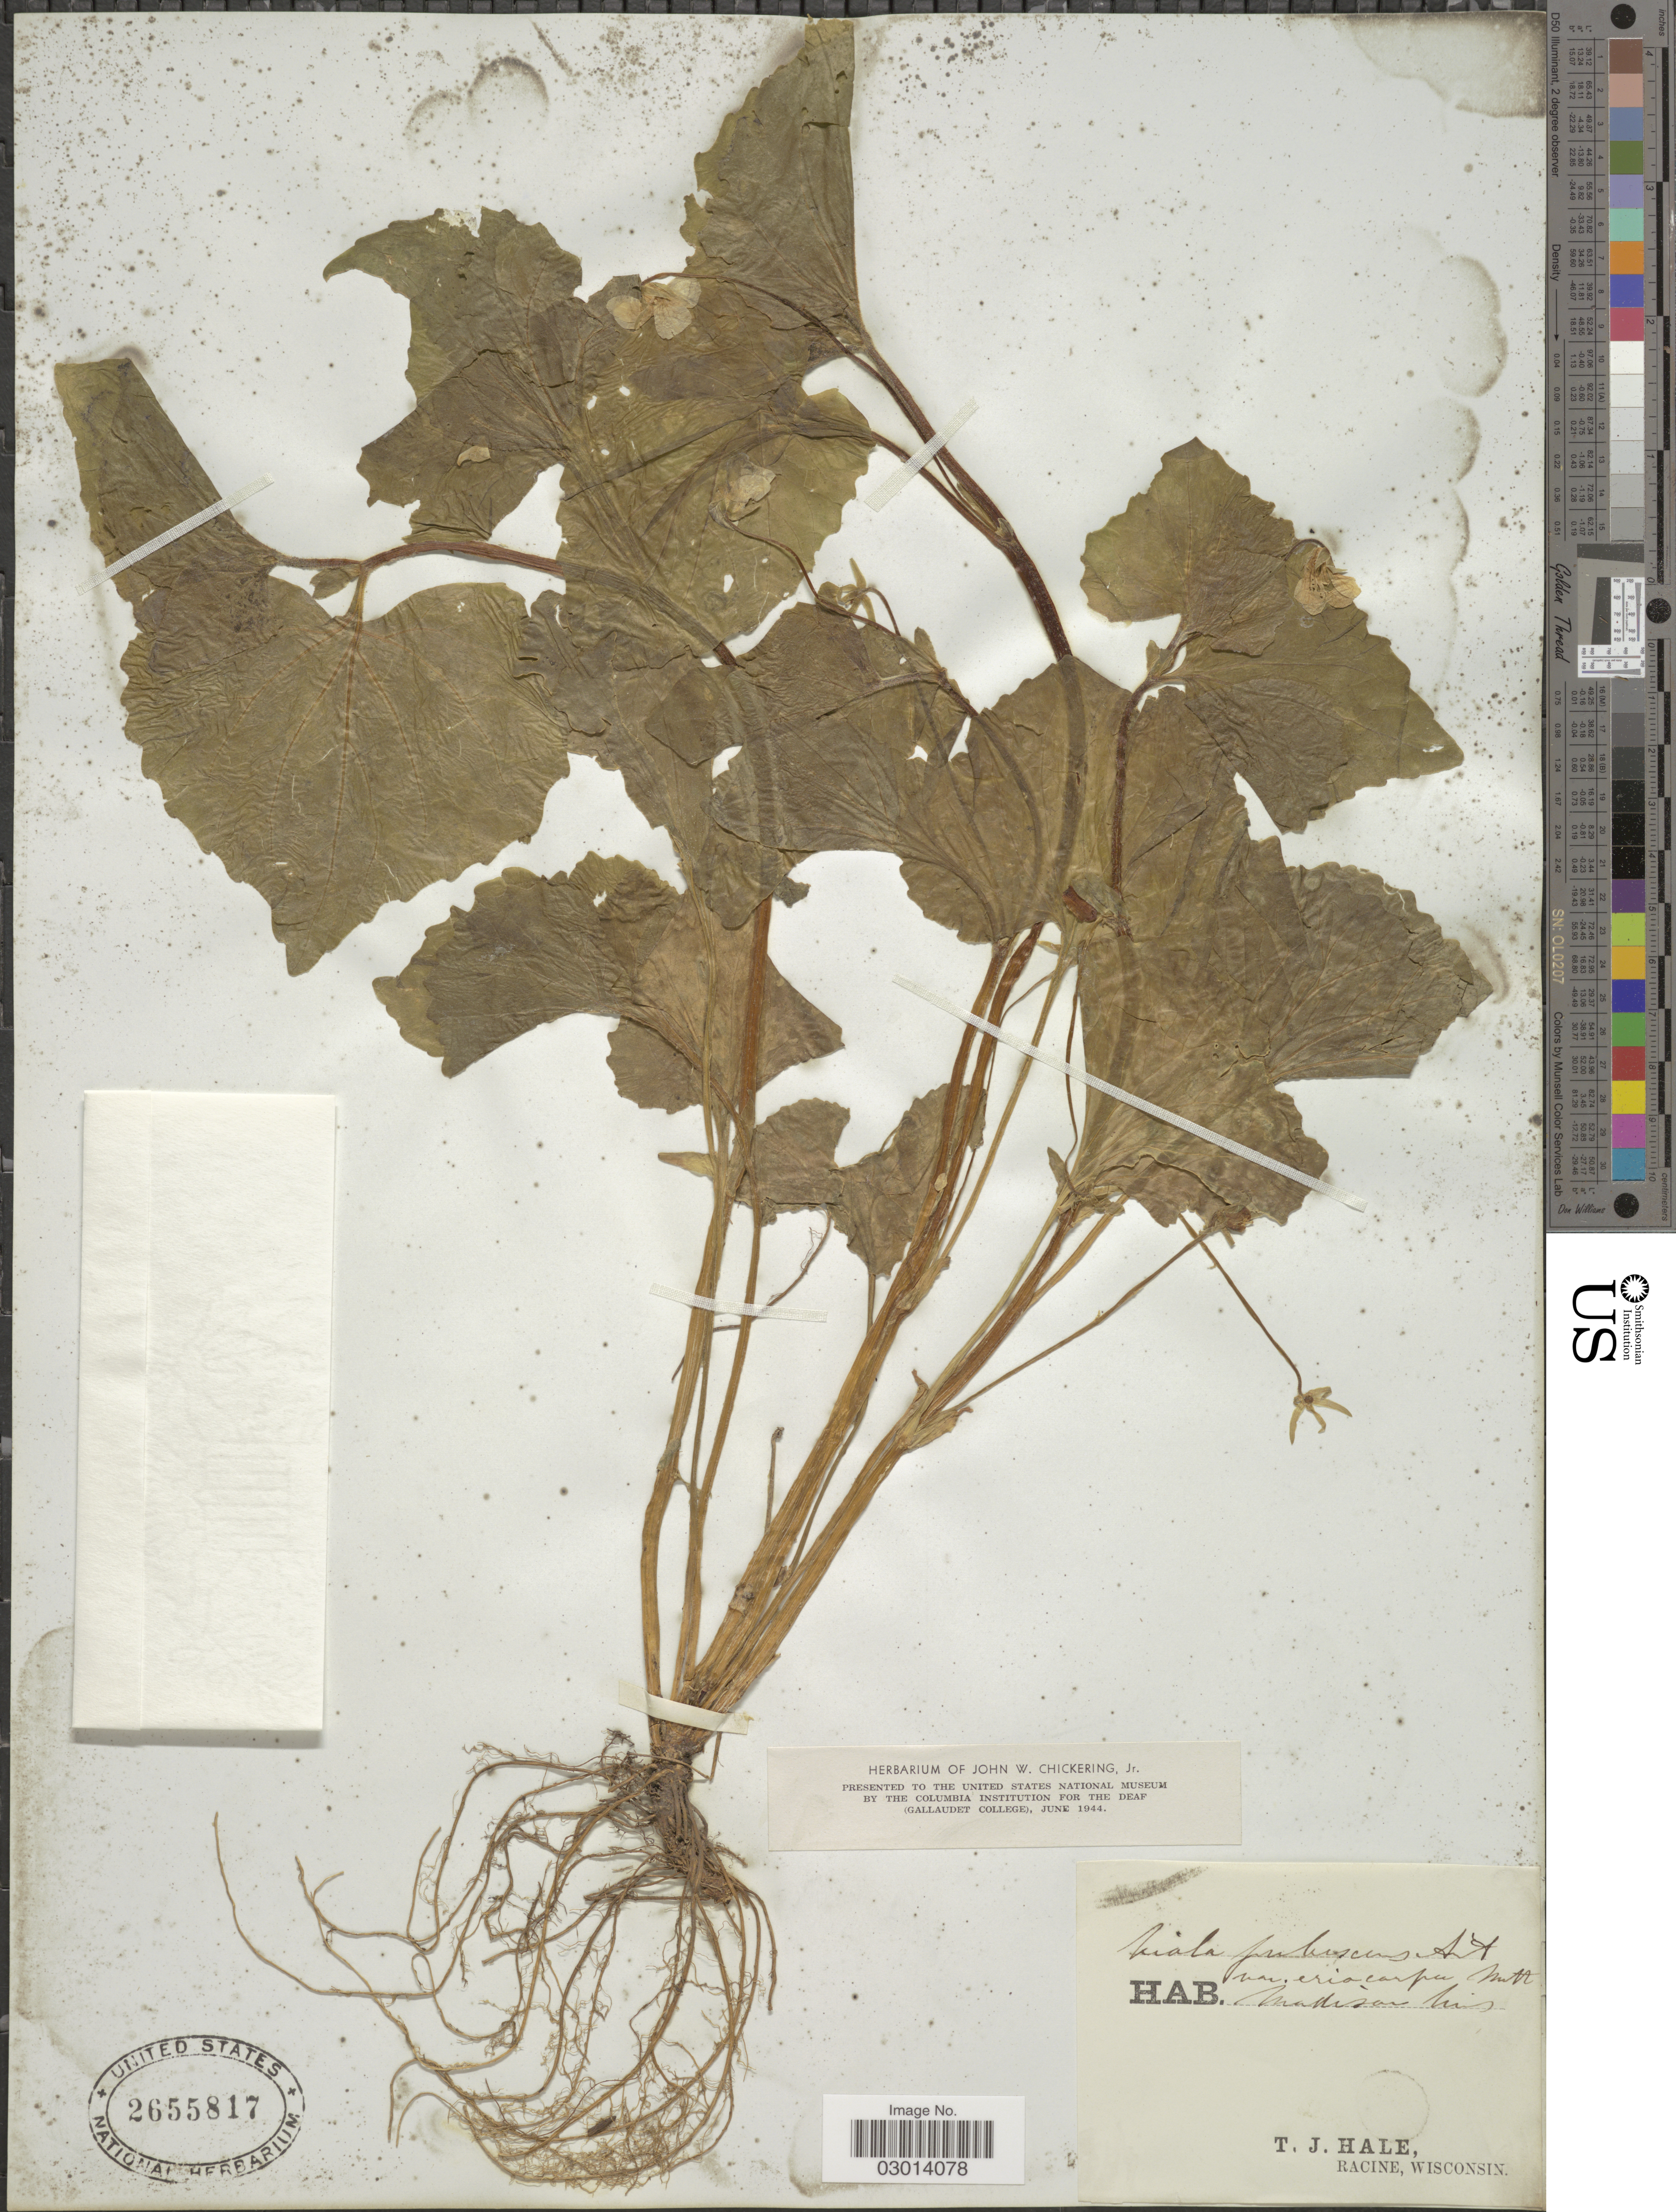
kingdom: Plantae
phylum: Tracheophyta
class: Magnoliopsida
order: Malpighiales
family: Violaceae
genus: Viola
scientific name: Viola pubescens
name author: Aiton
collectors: T. Hale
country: United States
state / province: Wisconsin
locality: Madison, Wis.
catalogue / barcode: US 2655817